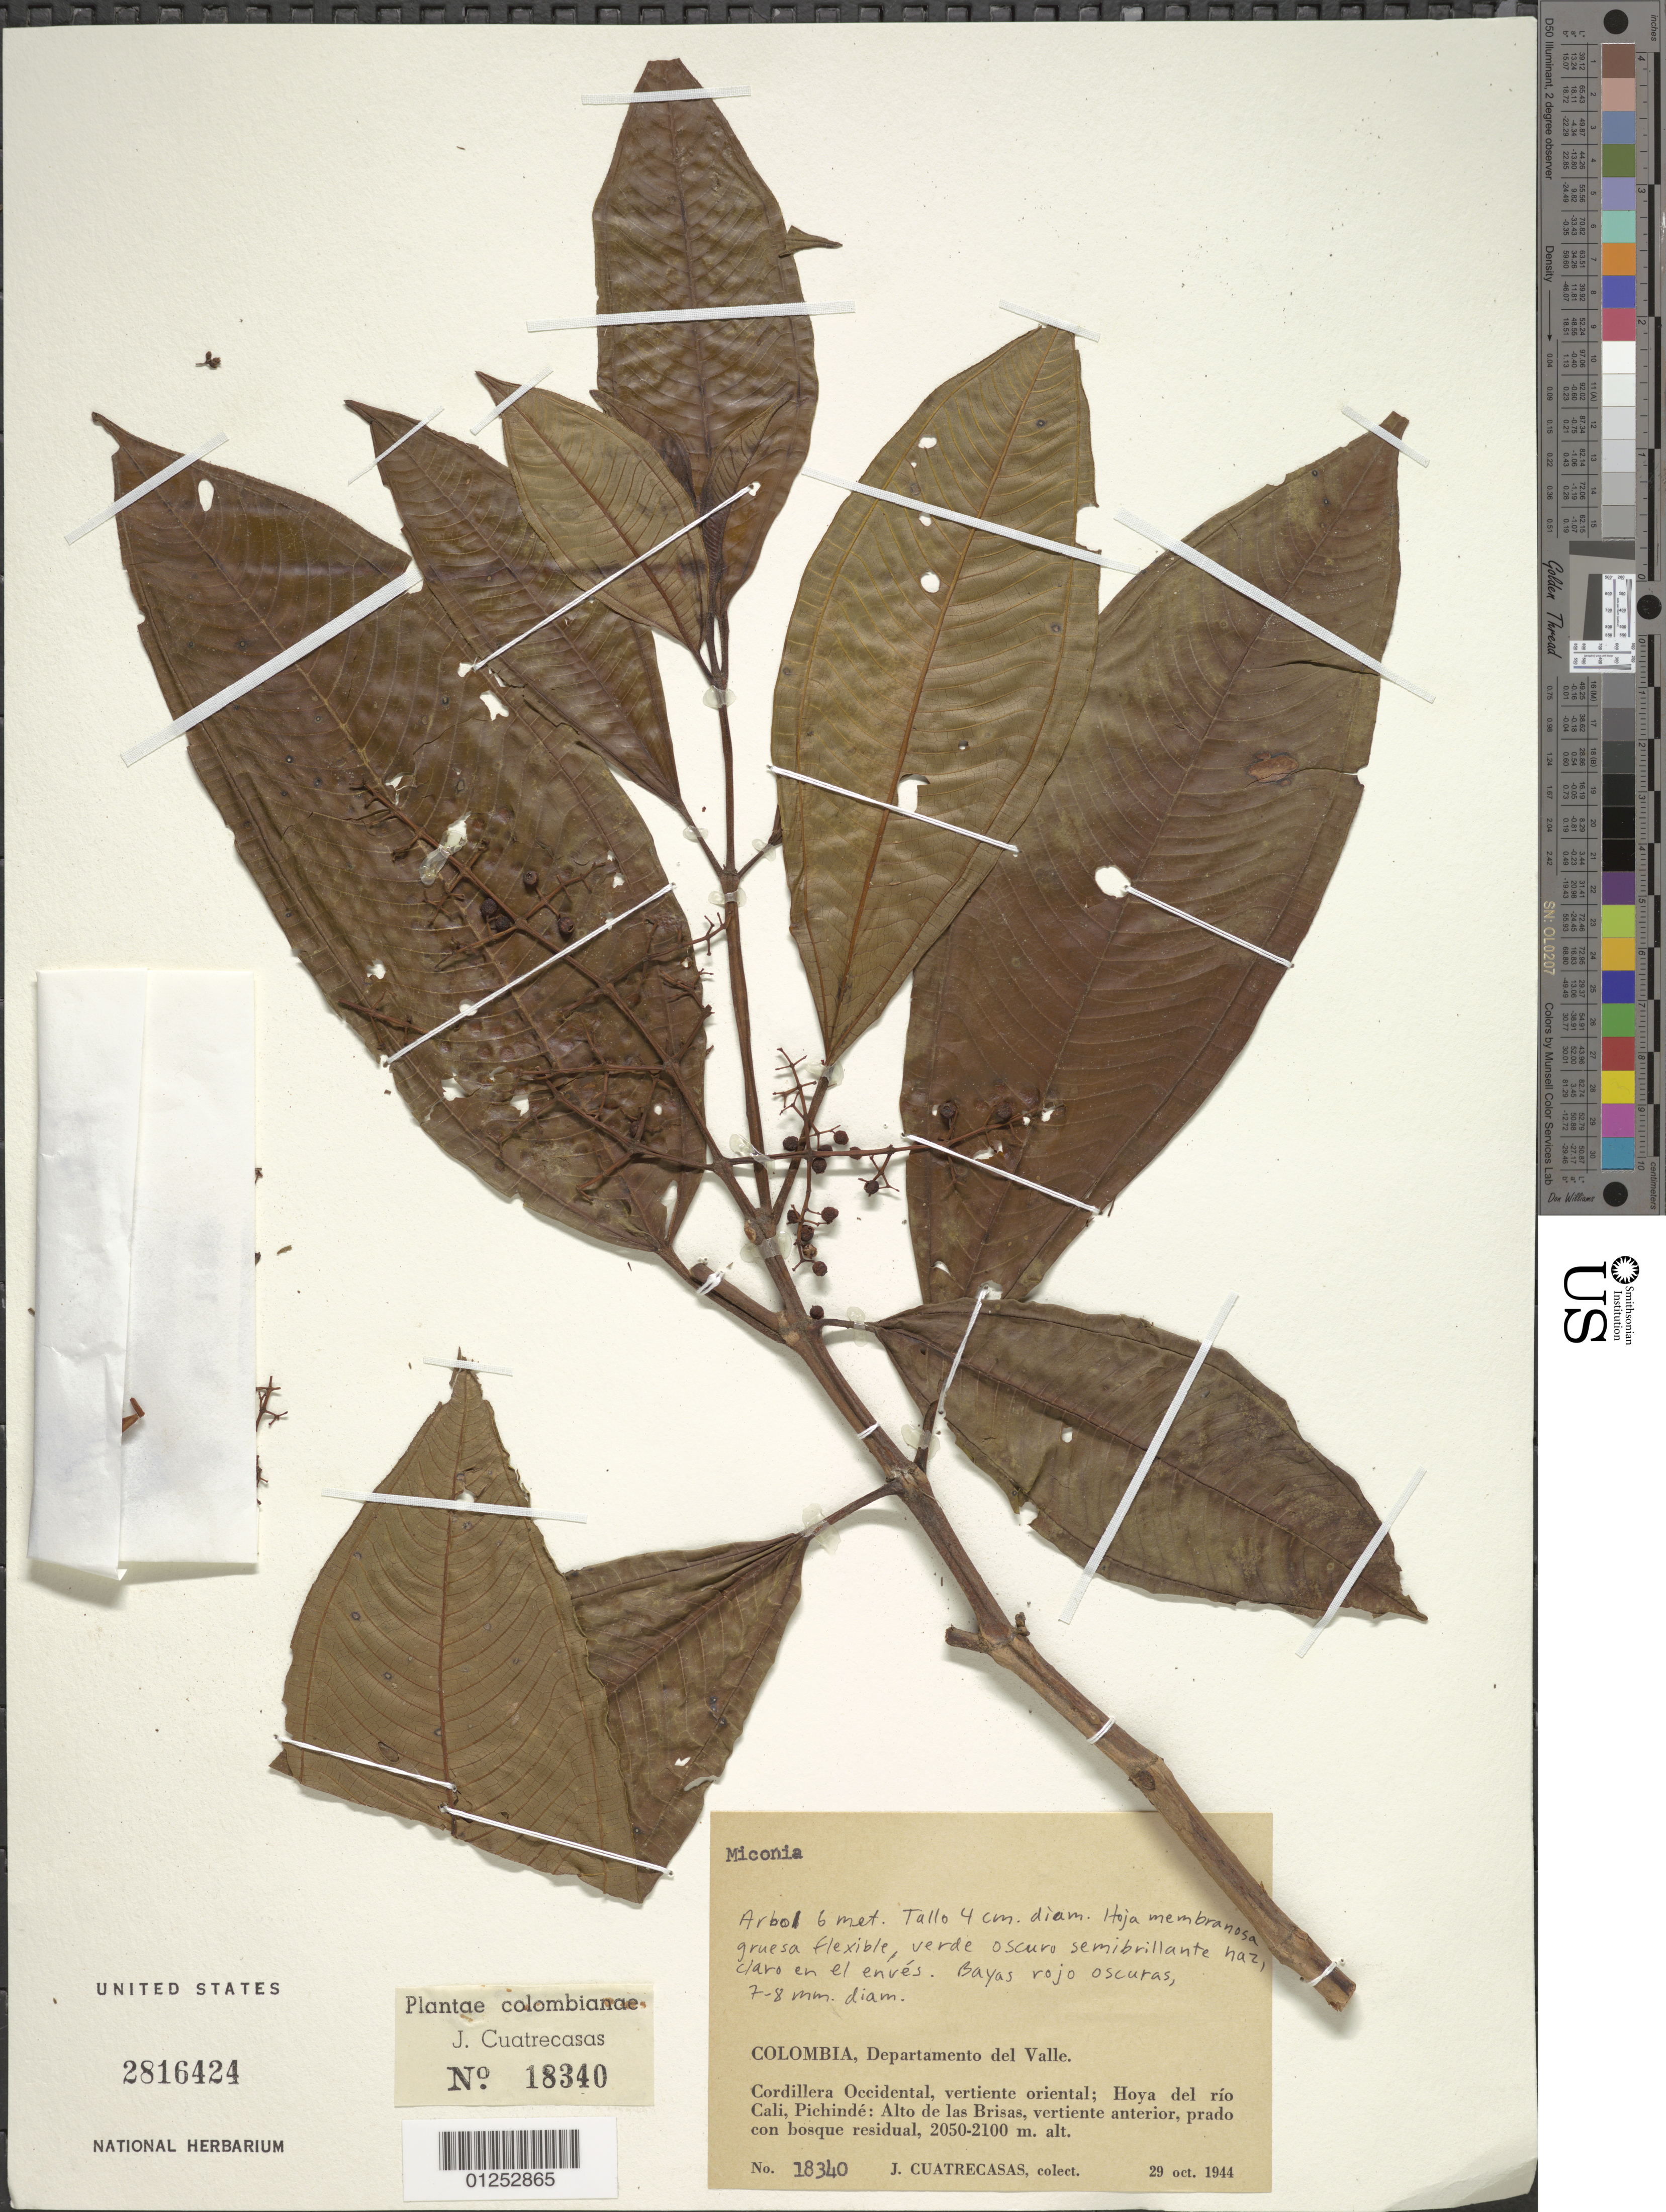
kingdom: Plantae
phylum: Tracheophyta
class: Magnoliopsida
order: Myrtales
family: Melastomataceae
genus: Miconia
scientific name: Miconia sp.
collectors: J. Cuatrecasas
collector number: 18340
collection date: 1944-10-29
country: Colombia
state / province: Valle del Cauca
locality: Cordillera occidental, vertiente oriental; Hoya del río Cali, Pichindé: Alto de las Brisas, vertiente anterior, prado con bosque residual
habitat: Bosques residual.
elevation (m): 2050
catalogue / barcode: US 2816424